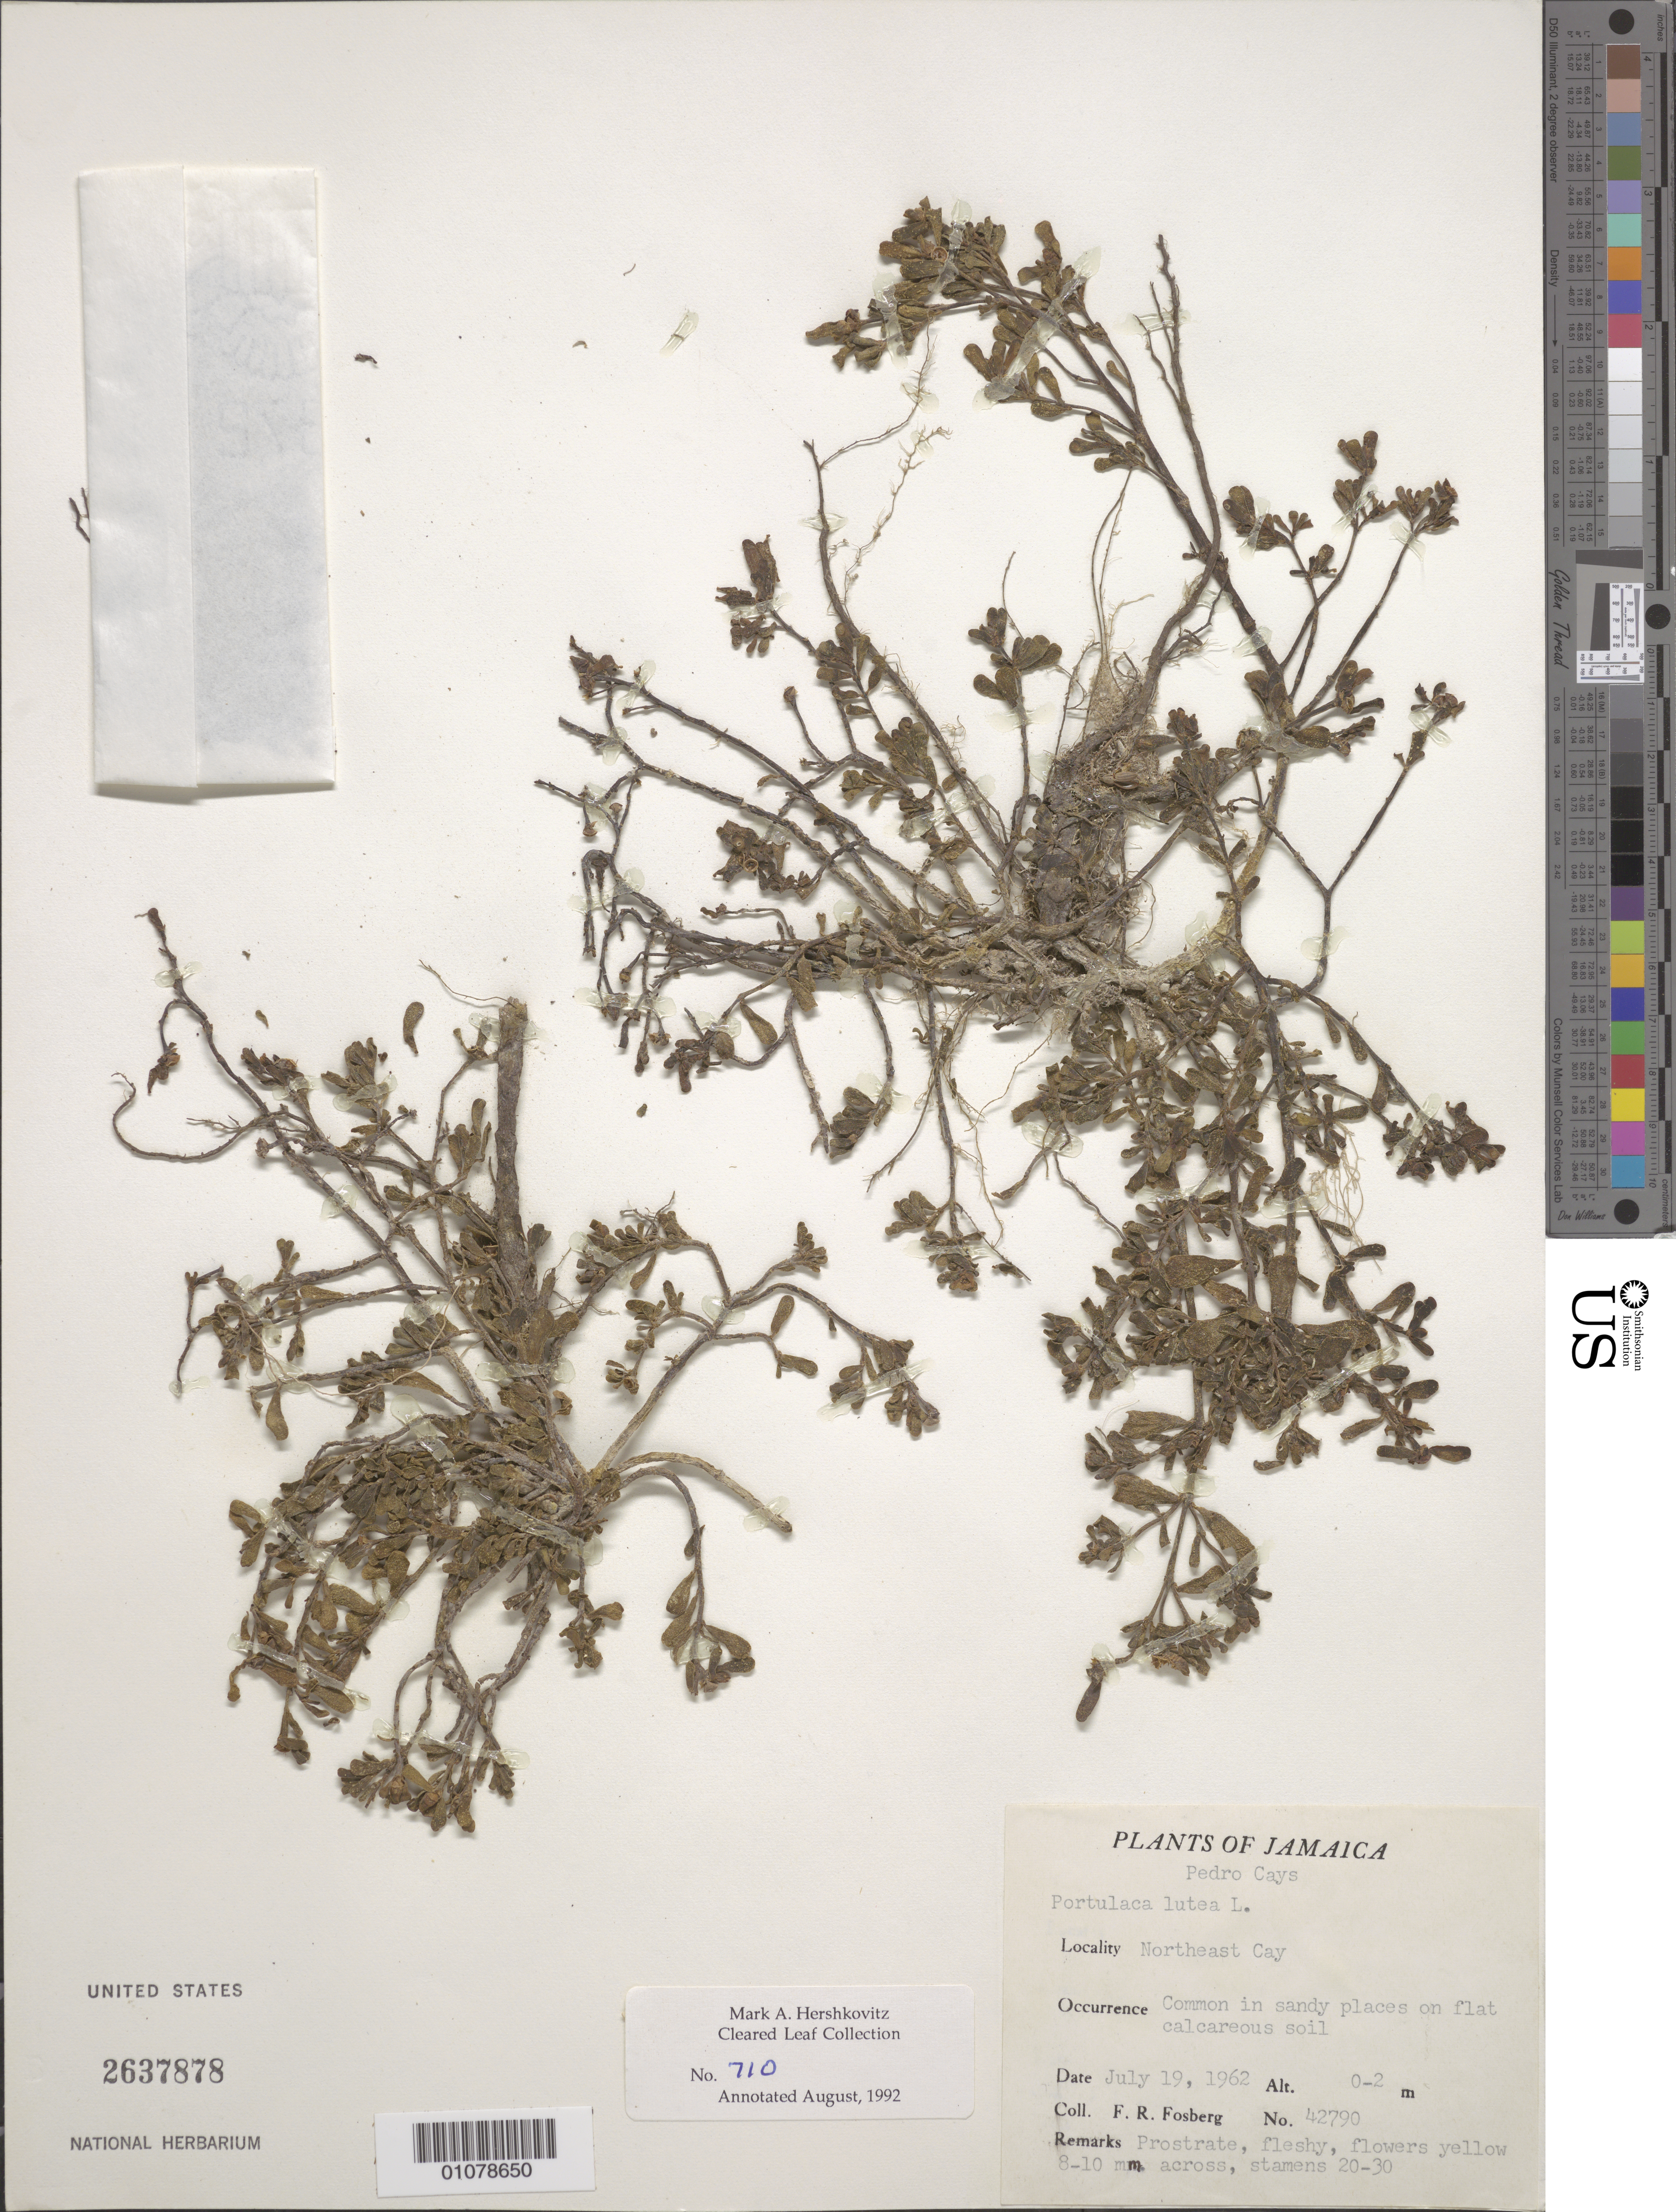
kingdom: Plantae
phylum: Tracheophyta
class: Magnoliopsida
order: Caryophyllales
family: Portulacaceae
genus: Portulaca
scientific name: Portulaca lutea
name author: Sol. ex G. Forst.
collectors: F. R. Fosberg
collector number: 42790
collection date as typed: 19 Jul 1962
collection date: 1962-07-19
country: Jamaica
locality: Pedro Cays, Northeast Cay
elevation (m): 0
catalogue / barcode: US 2637878